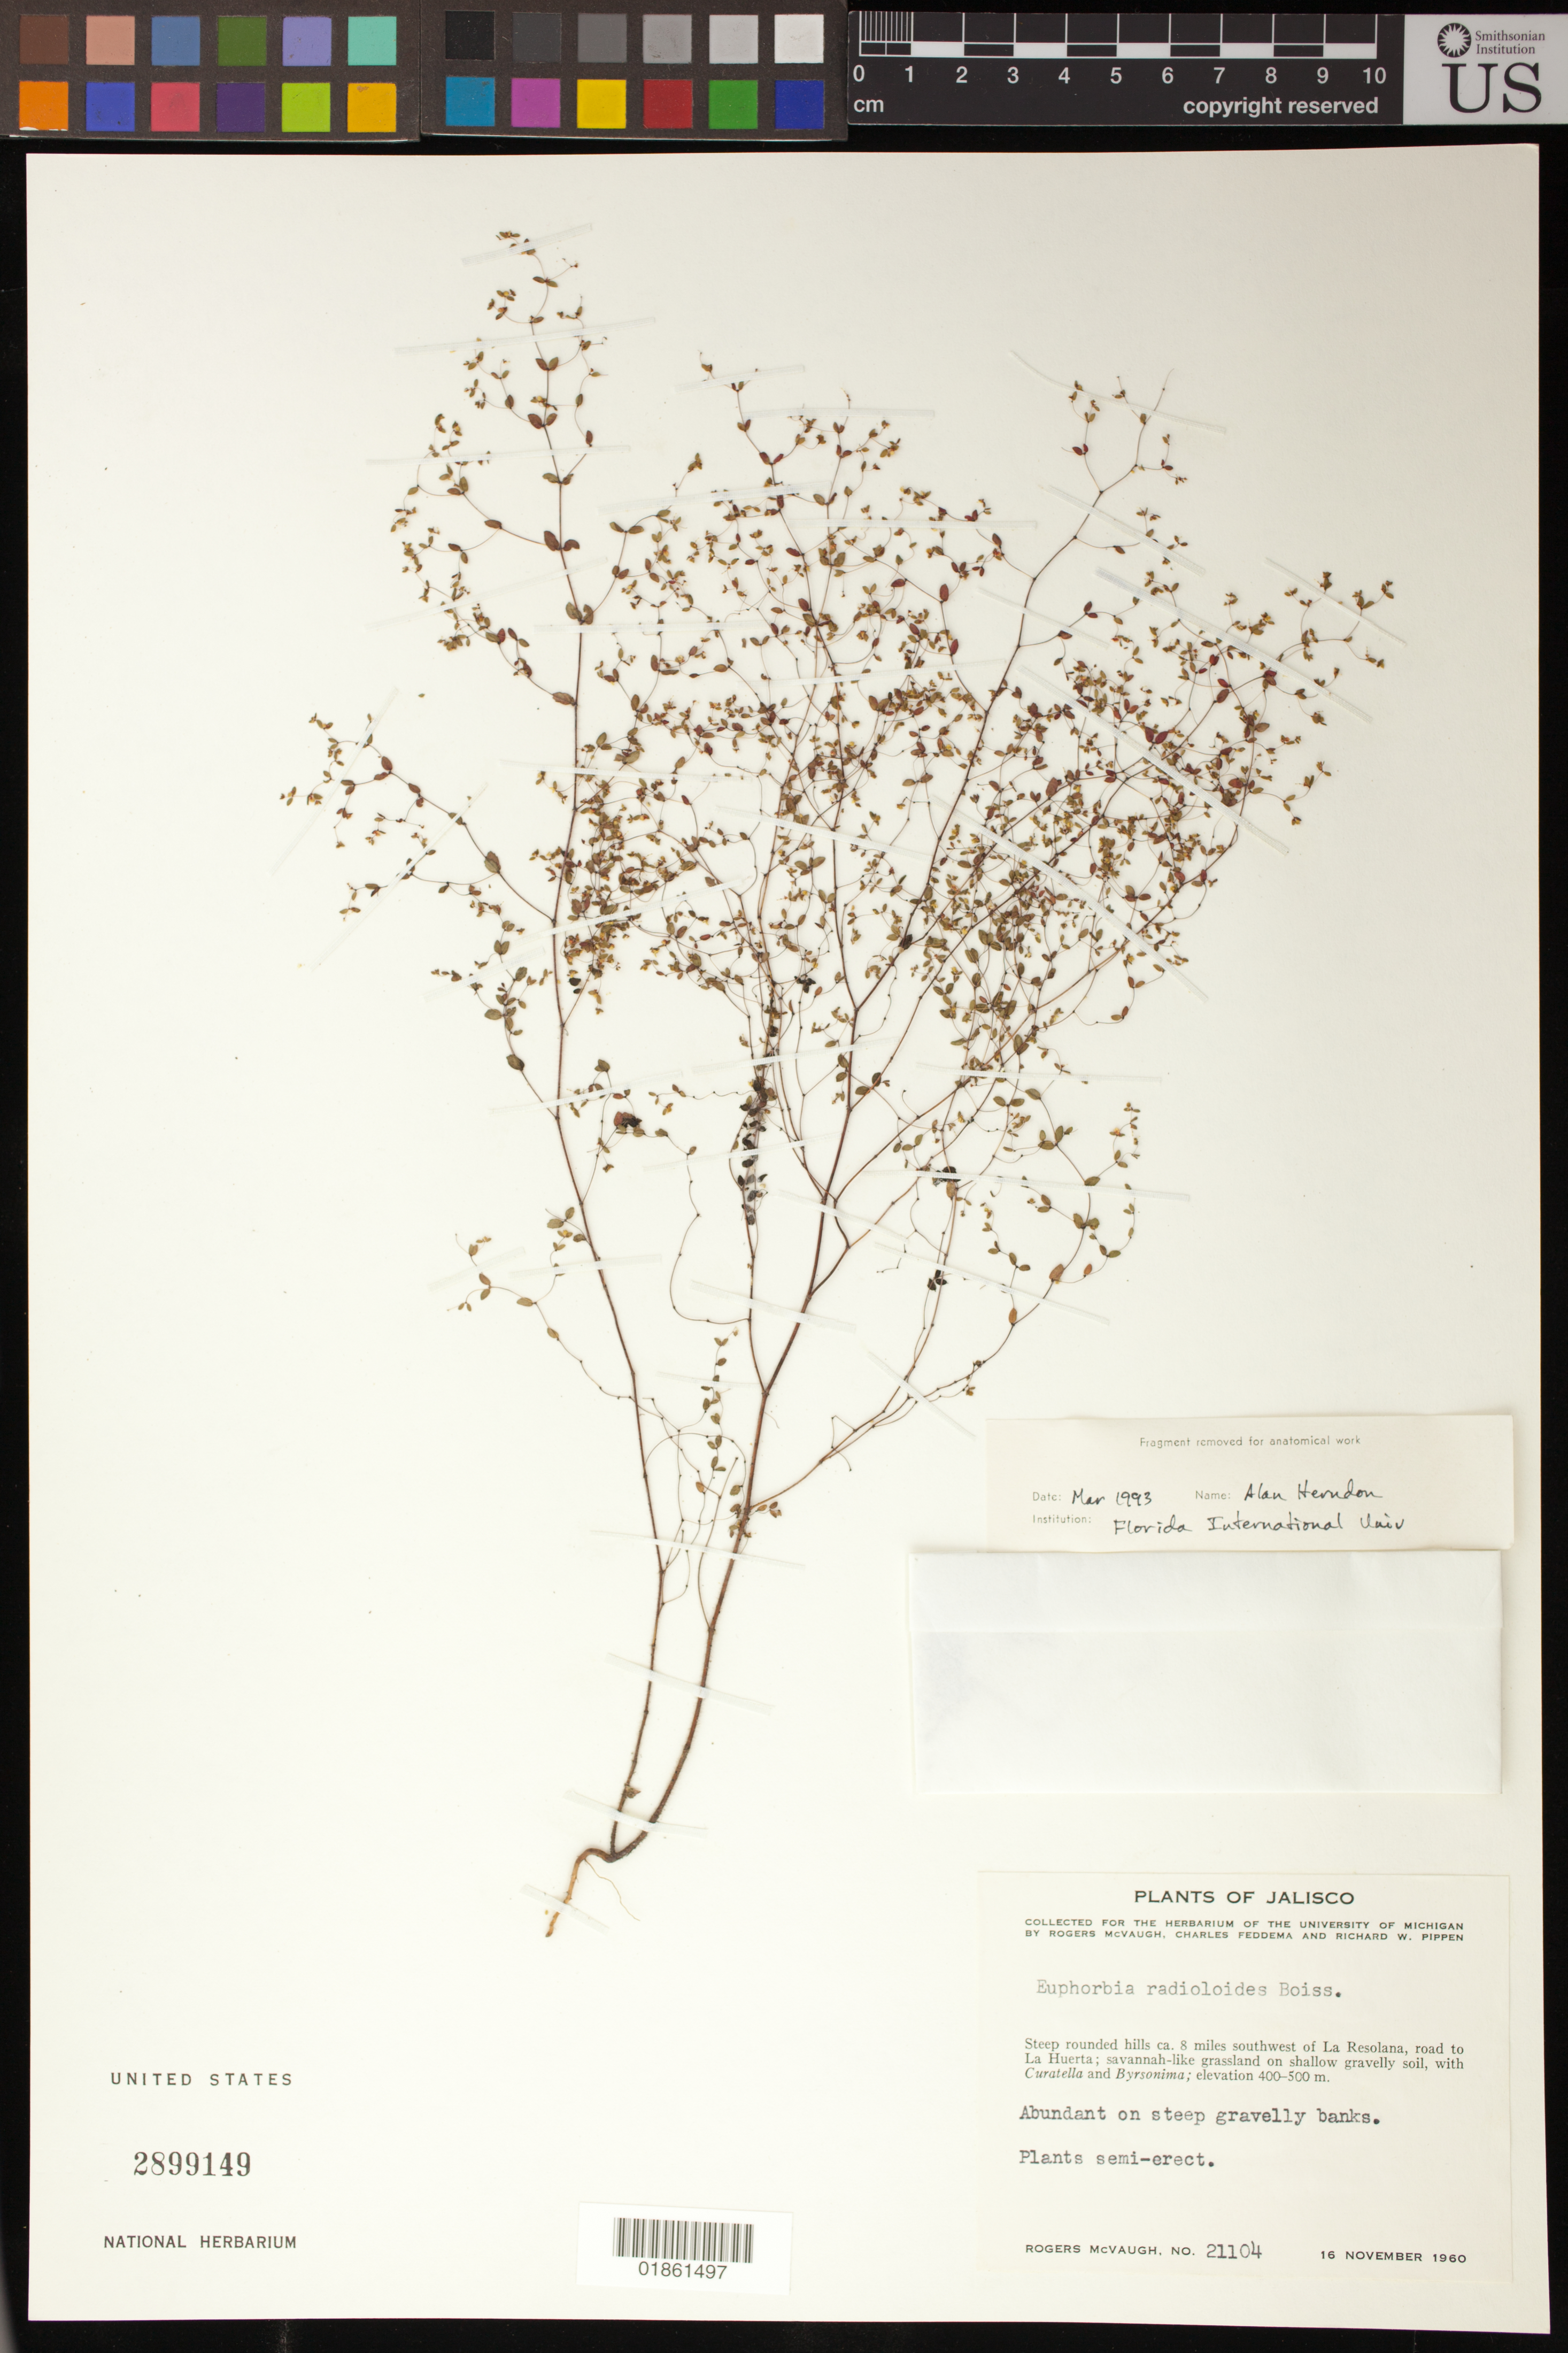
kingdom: Plantae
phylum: Tracheophyta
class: Magnoliopsida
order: Malpighiales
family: Euphorbiaceae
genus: Euphorbia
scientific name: Euphorbia radioloides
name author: Boiss.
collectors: R. McVaugh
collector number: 21104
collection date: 1960-11-16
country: Mexico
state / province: Jalisco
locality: Steep rounded hills ca. 8 miles southwest of La Resolana, road to La Huerta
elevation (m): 400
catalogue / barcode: US 2899149